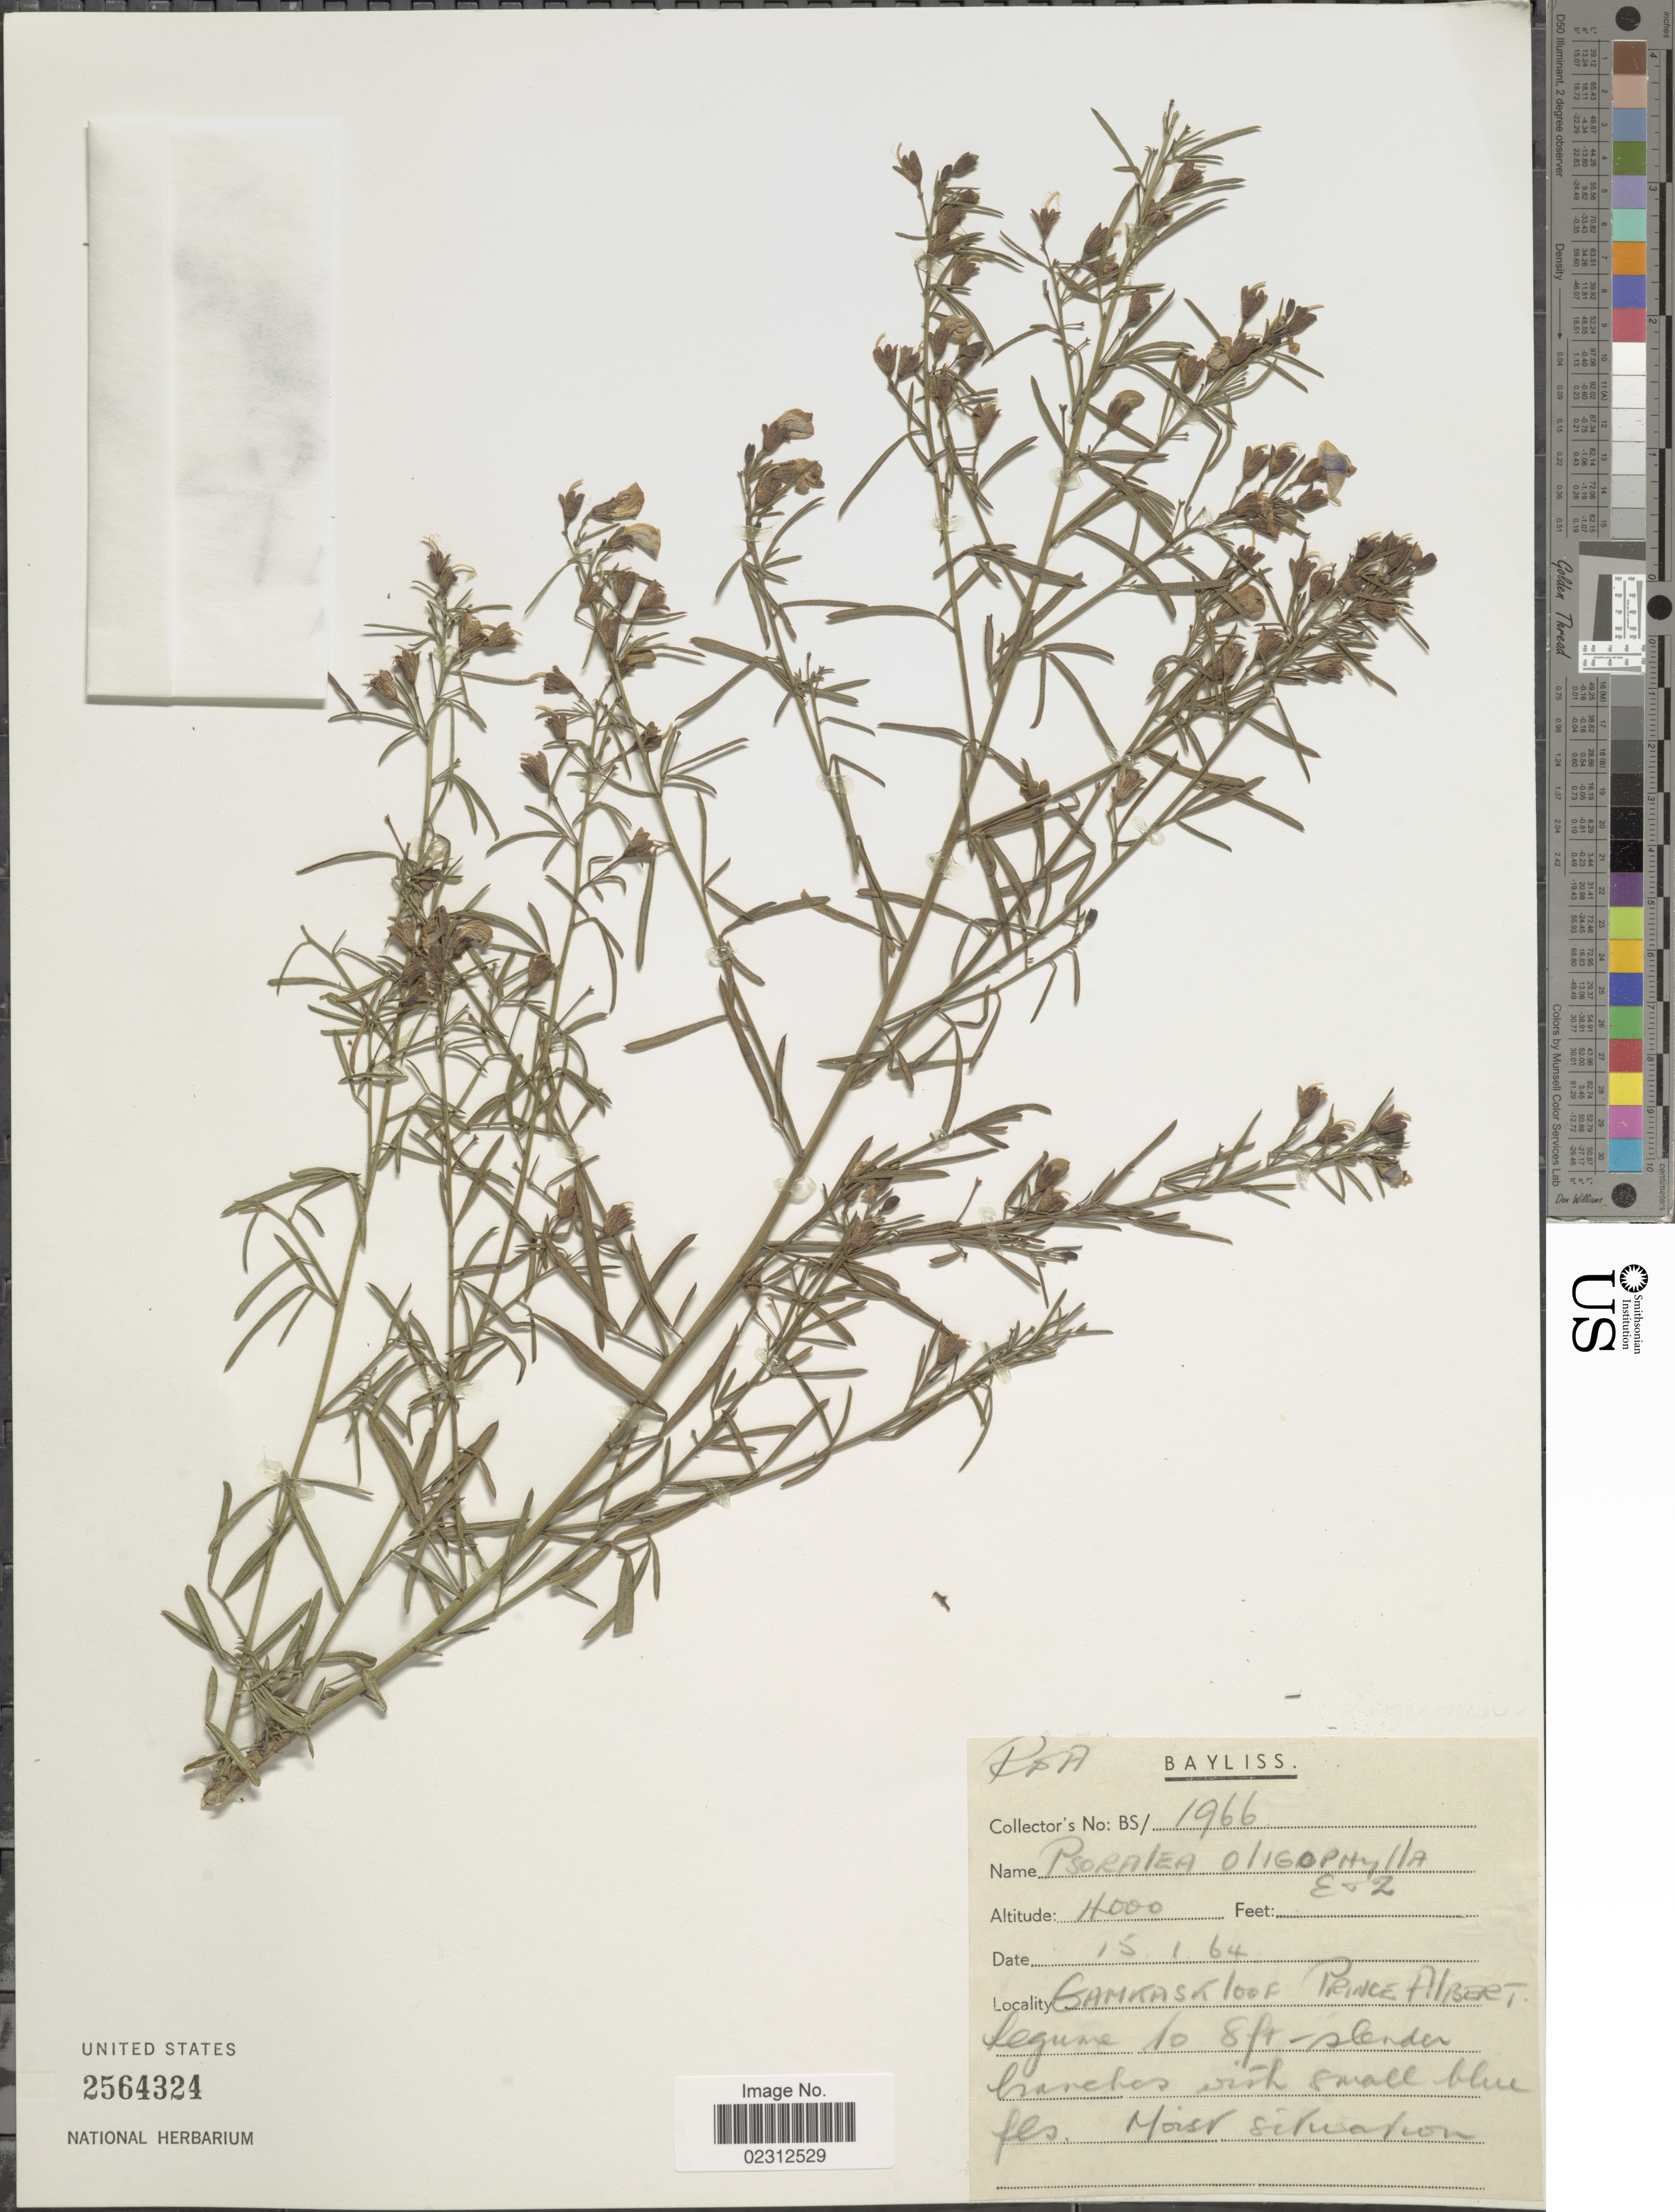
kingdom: Plantae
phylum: Tracheophyta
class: Magnoliopsida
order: Fabales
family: Fabaceae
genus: Psoralea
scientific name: Psoralea oligophylla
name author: Eckl. & Zeyh.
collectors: Bayliss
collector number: BS 1966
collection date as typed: Transcribed d/m/y: 15/1/64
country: South Africa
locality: Gamkaskloof, Prince Albert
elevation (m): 1219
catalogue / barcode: US 2564324